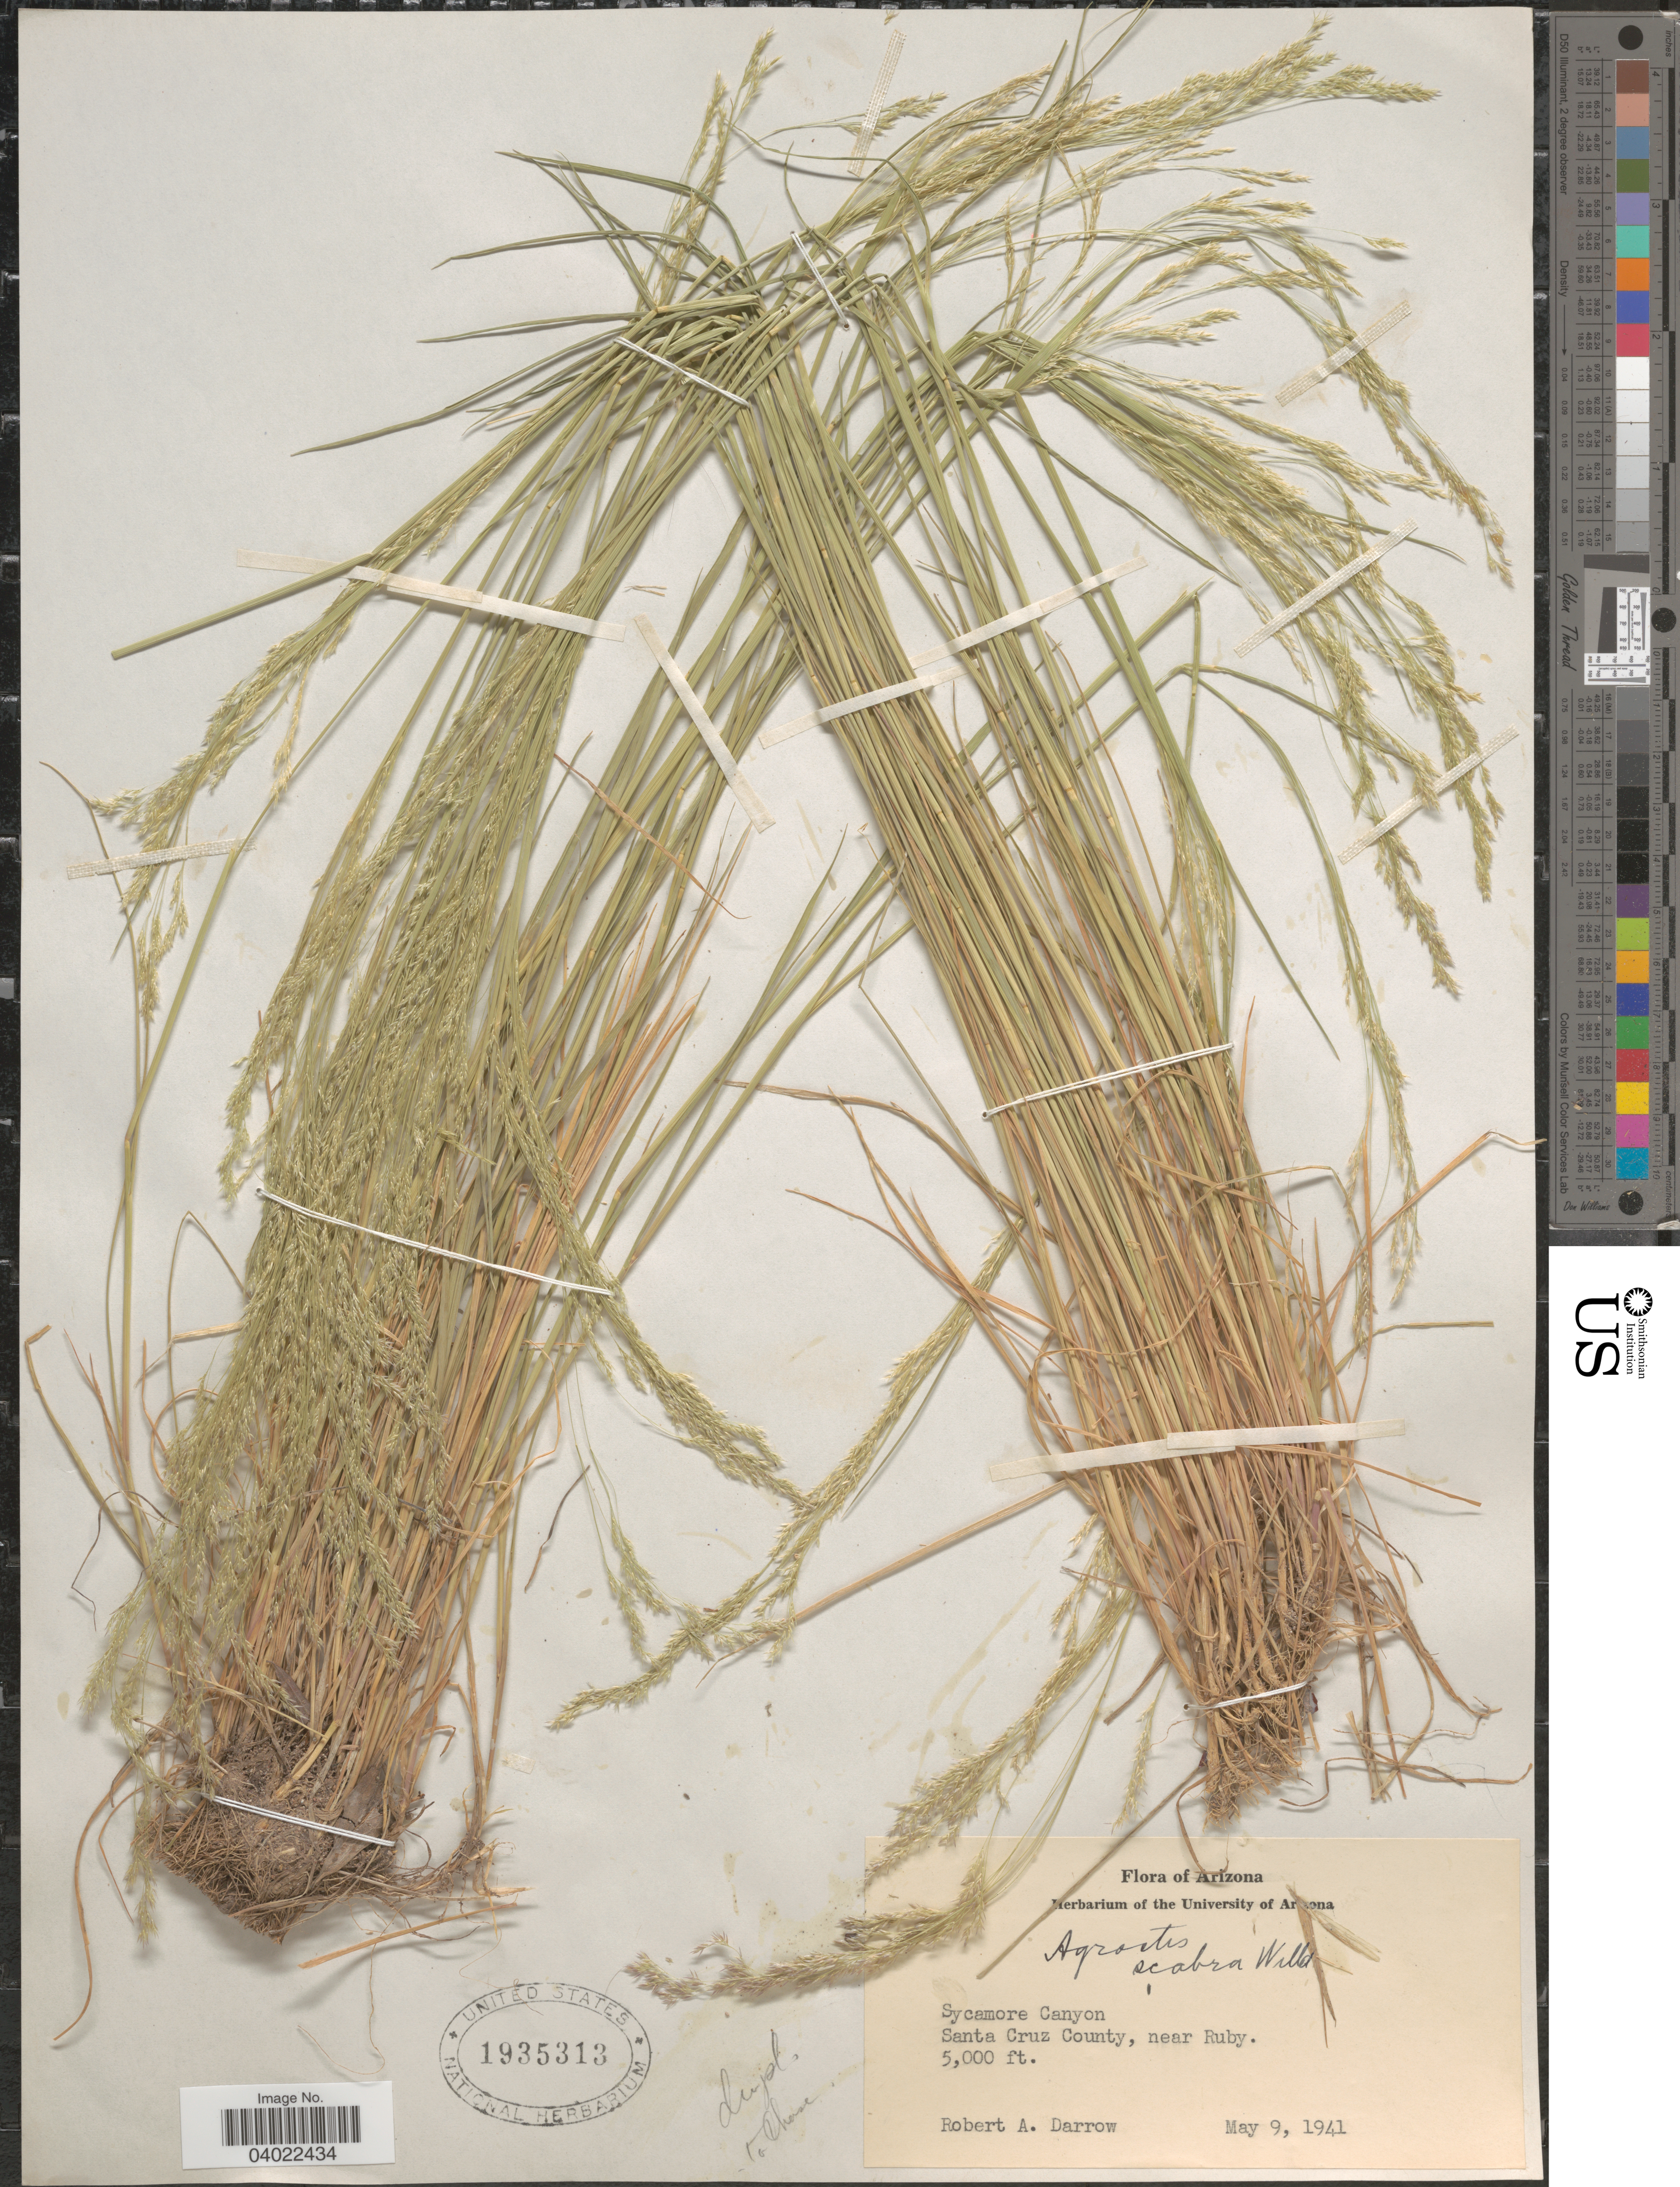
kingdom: Plantae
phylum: Tracheophyta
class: Liliopsida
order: Poales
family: Poaceae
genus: Agrostis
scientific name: Agrostis scabra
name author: Willd.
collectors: R. A. Darrow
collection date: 1941-05-09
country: United States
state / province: Arizona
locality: Sycamore Canyon. Santa Cruz County, near Ruby.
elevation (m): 1524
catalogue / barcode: US 1935313